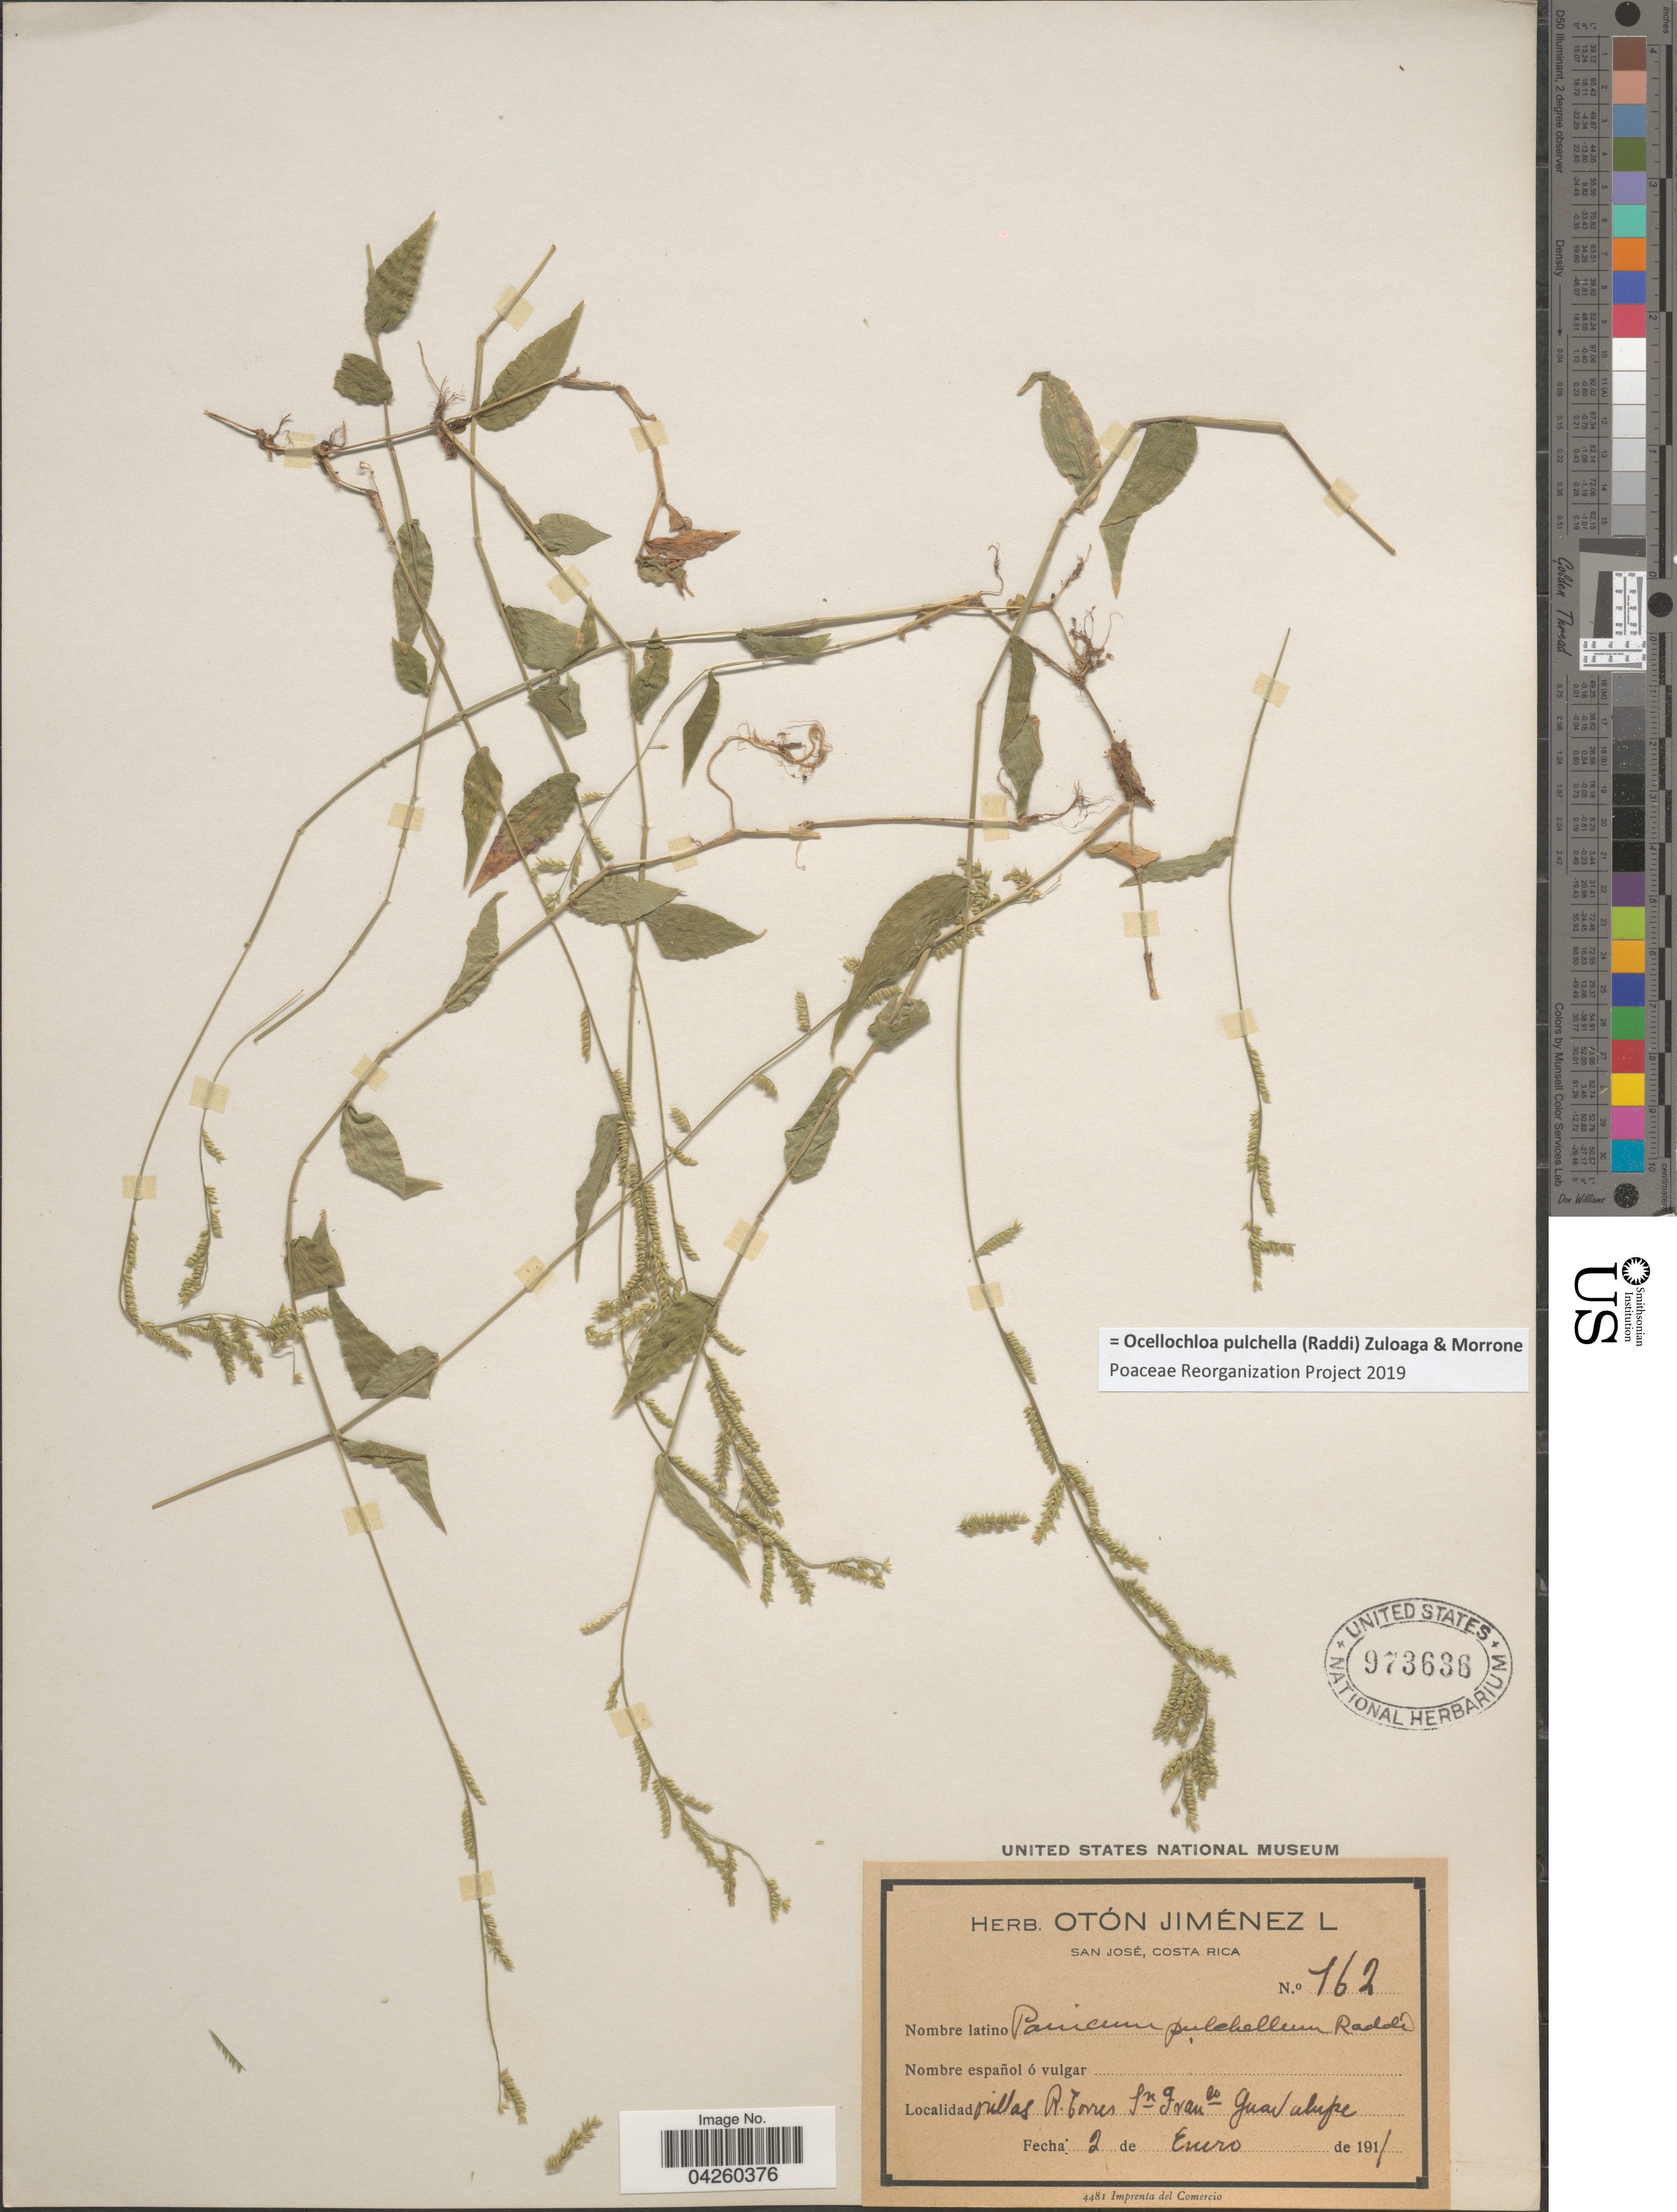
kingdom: Plantae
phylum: Tracheophyta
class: Liliopsida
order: Poales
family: Poaceae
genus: Ocellochloa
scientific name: Ocellochloa pulchella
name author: (Raddi) Zuloaga & Morrone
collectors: ex herb. O. Jimenez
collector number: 762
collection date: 1911-01-02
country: Guadeloupe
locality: Orillas R. Torres Sn Fran co Guadalupe.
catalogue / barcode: US 973636